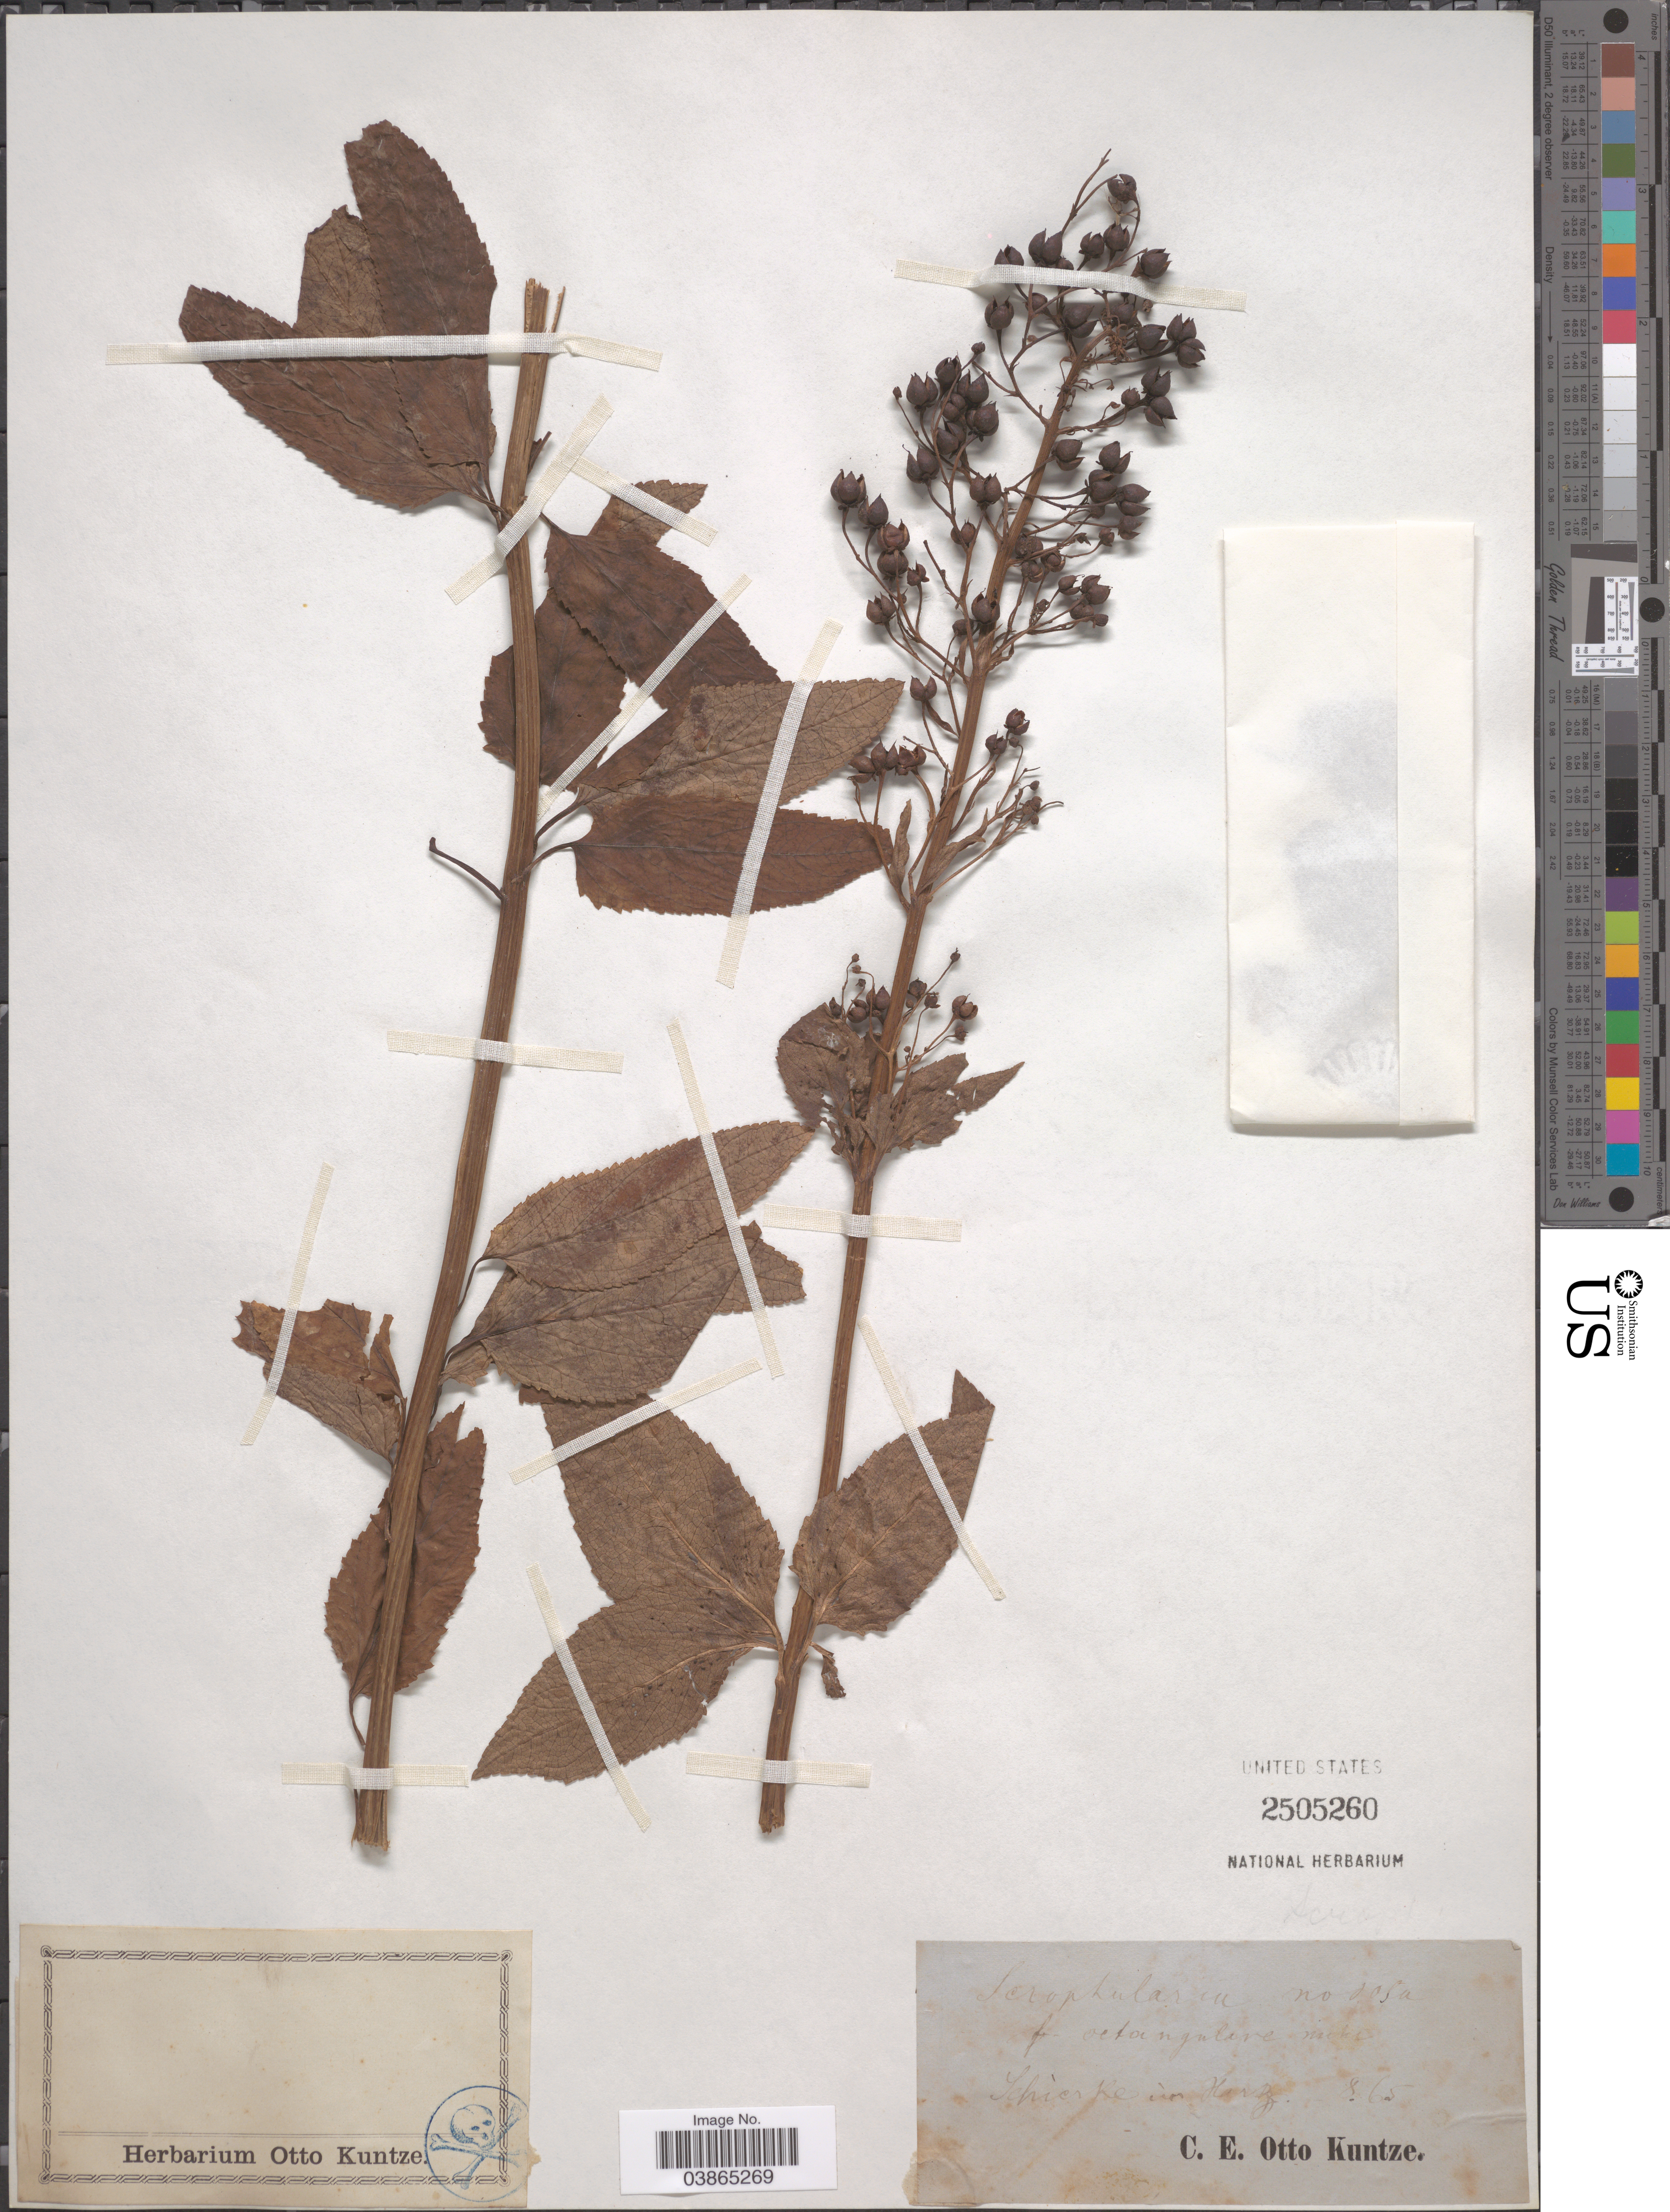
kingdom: Plantae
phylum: Tracheophyta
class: Magnoliopsida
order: Lamiales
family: Scrophulariaceae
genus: Scrophularia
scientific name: Scrophularia nodosa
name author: L.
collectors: C.E.O. Kuntze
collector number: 205a*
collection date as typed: Transcribed d/m/y: /8/65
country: Germany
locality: Schierke in Harz.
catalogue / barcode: US 2505260